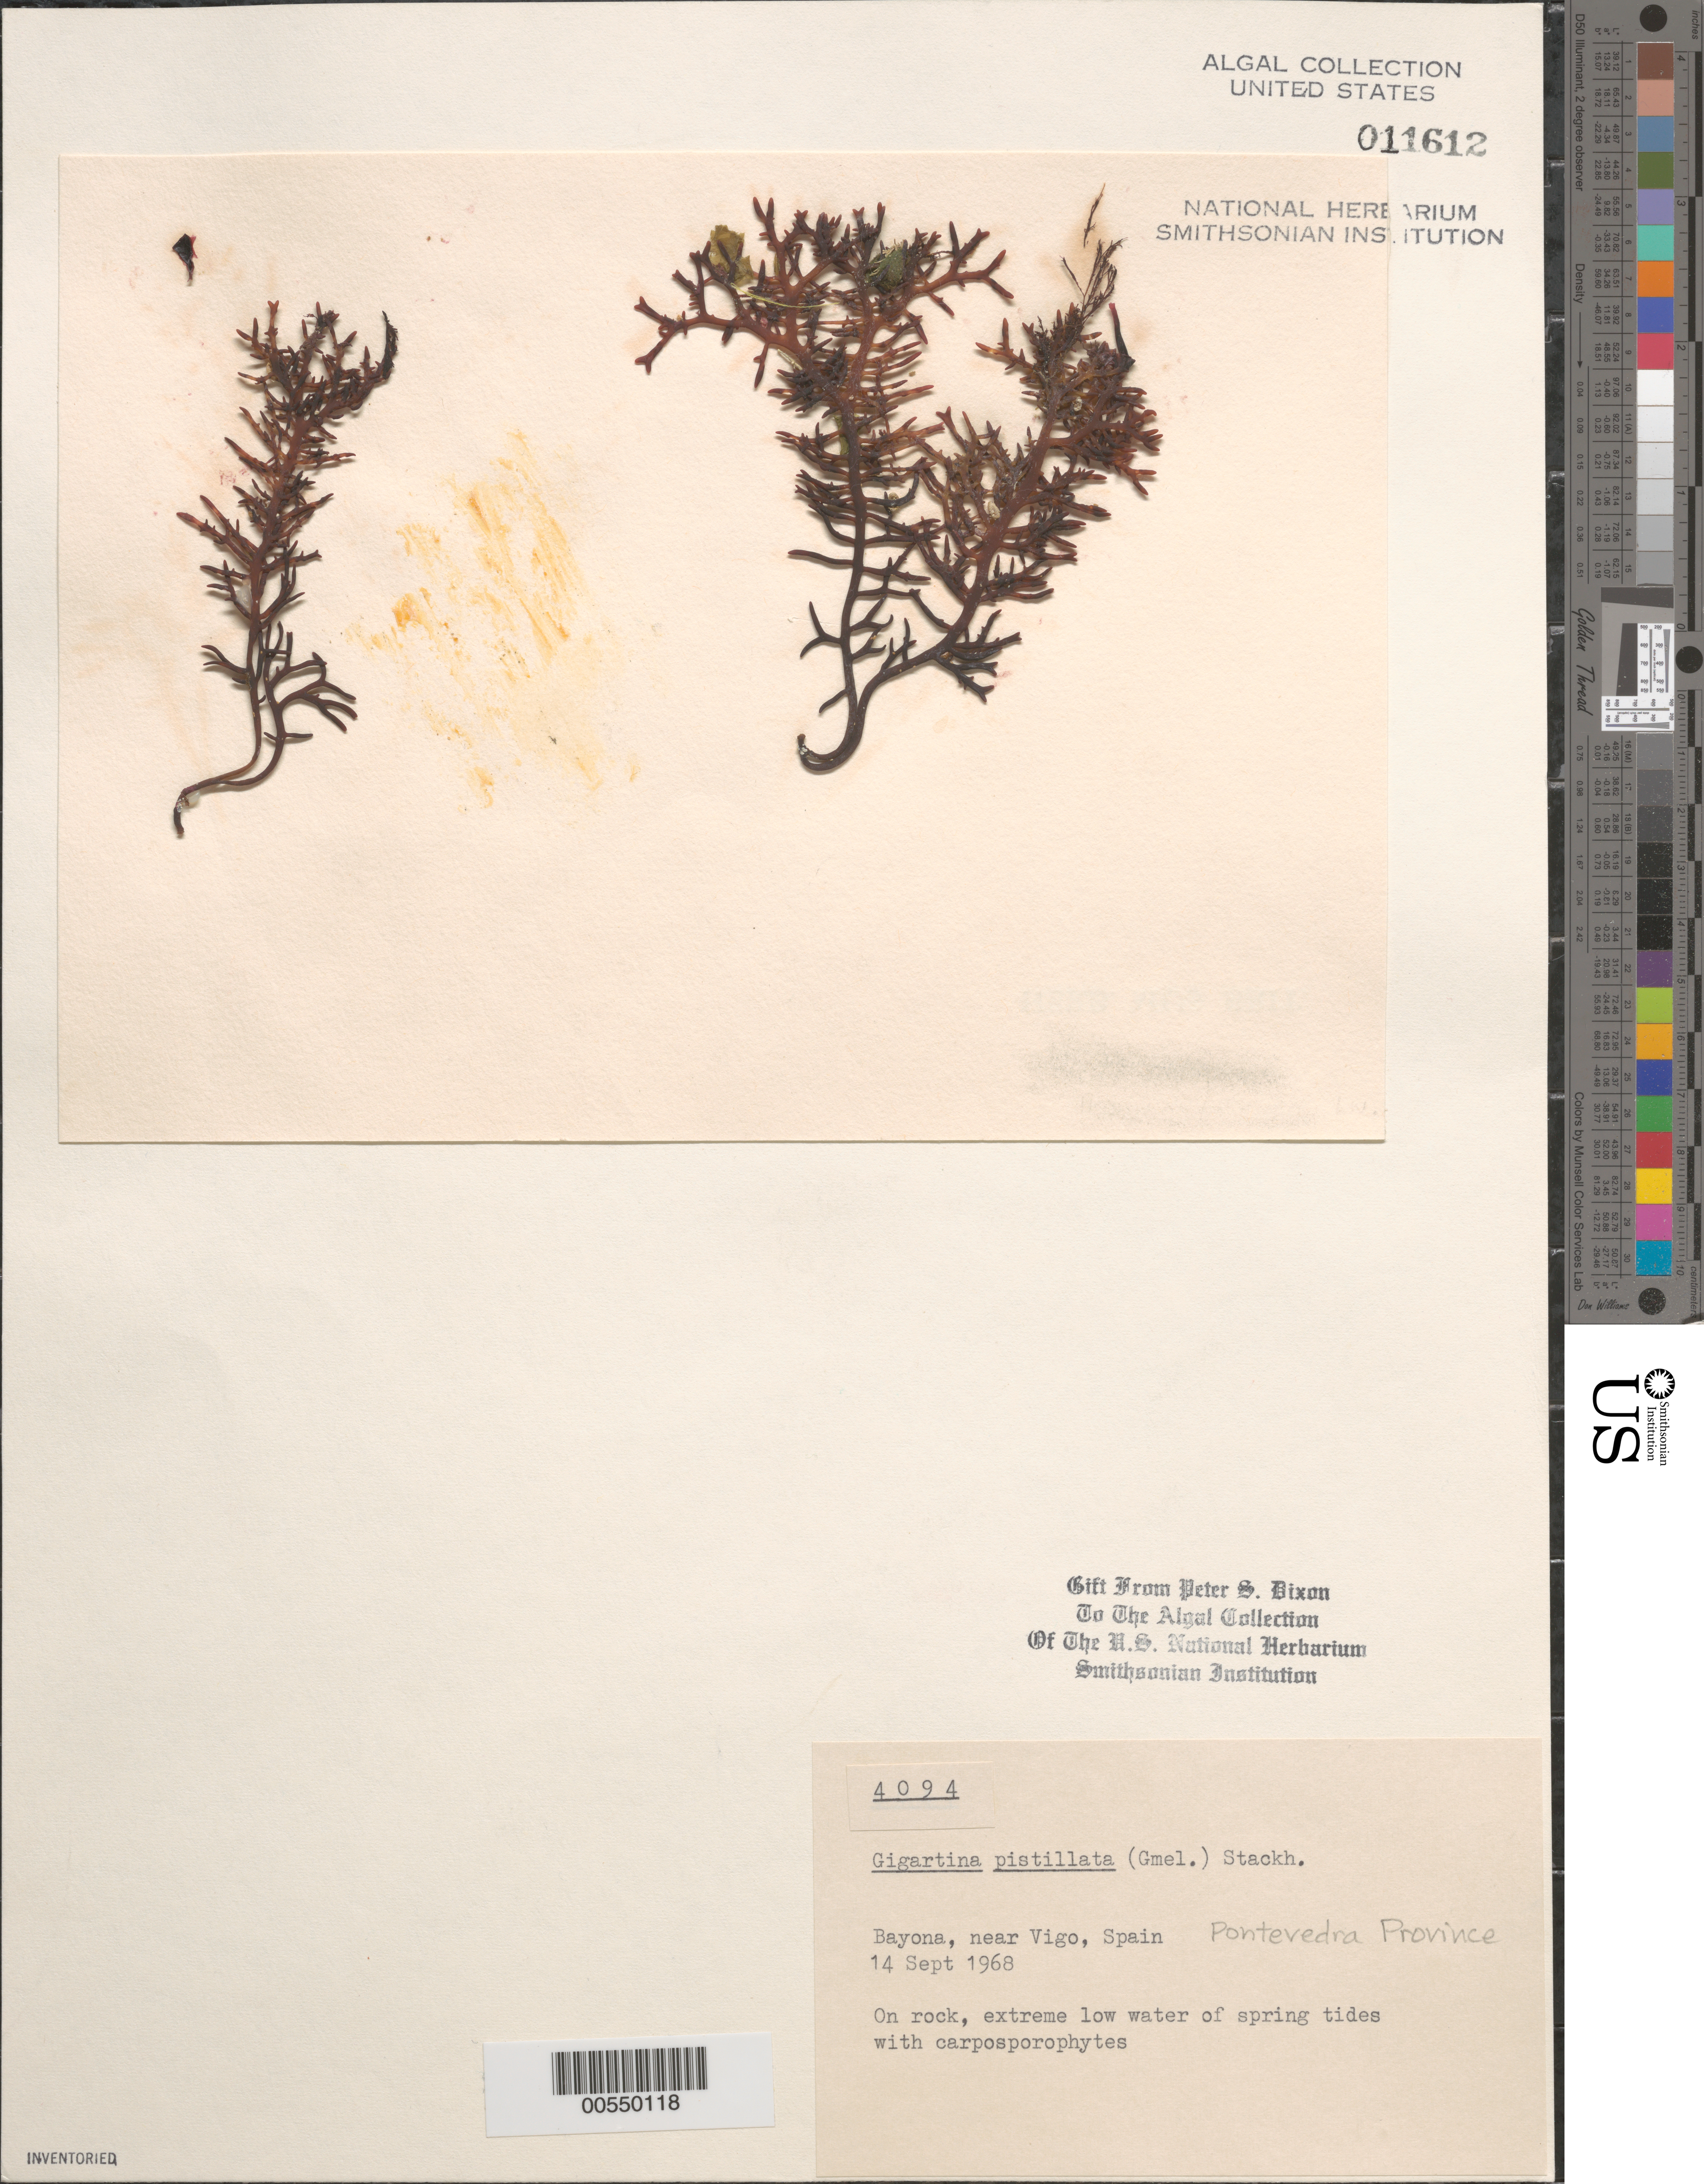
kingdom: Plantae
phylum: Rhodophyta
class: Florideophyceae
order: Gigartinales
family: Gigartinaceae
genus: Gigartina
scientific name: Gigartina pistillata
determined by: Dixon, P. S.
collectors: P. S. Dixon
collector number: PSD 4094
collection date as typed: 14 Sep 1968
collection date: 1968-09-14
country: Spain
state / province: Galicia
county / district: Pontevedra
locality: Bayona, near vigo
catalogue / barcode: US 11612